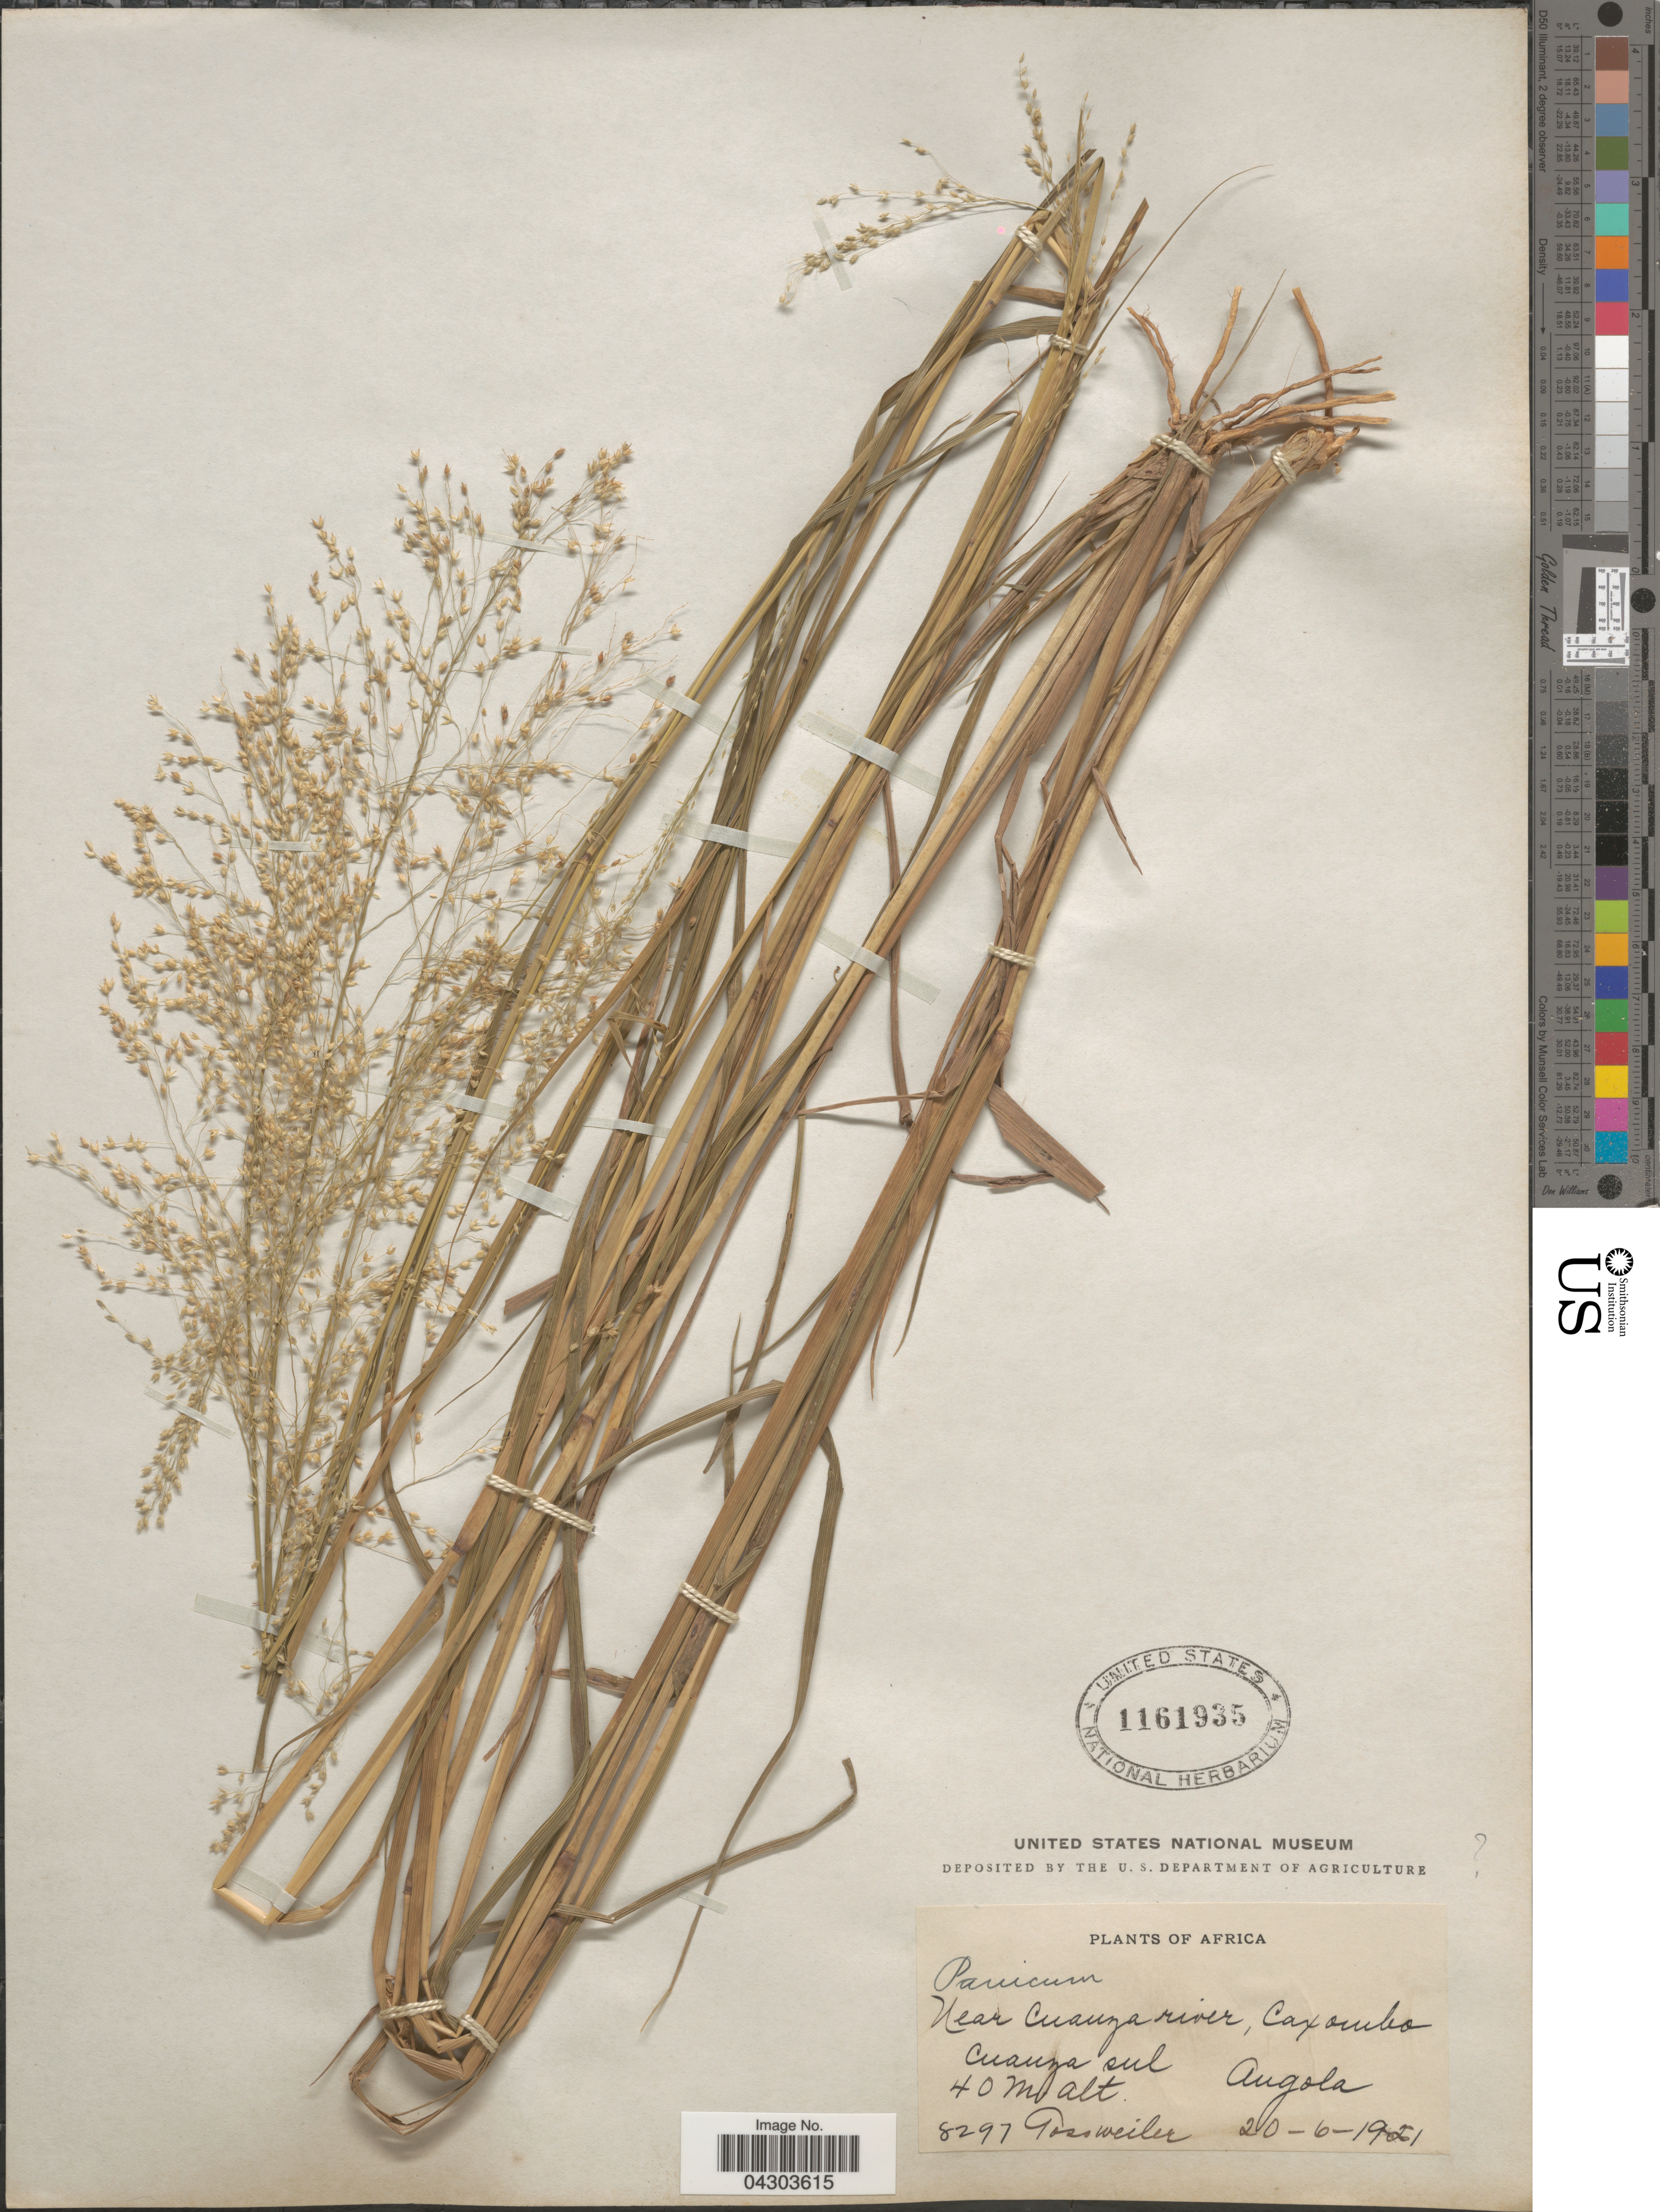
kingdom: Plantae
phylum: Tracheophyta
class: Liliopsida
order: Poales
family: Poaceae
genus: Panicum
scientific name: Panicum fluviicola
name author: Steud.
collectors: -. Gossweiler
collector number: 8297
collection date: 1921-06-20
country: Angola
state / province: Cuanza Sul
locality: Near Cuanza river, Caxombo.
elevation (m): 40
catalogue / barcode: US 1161935